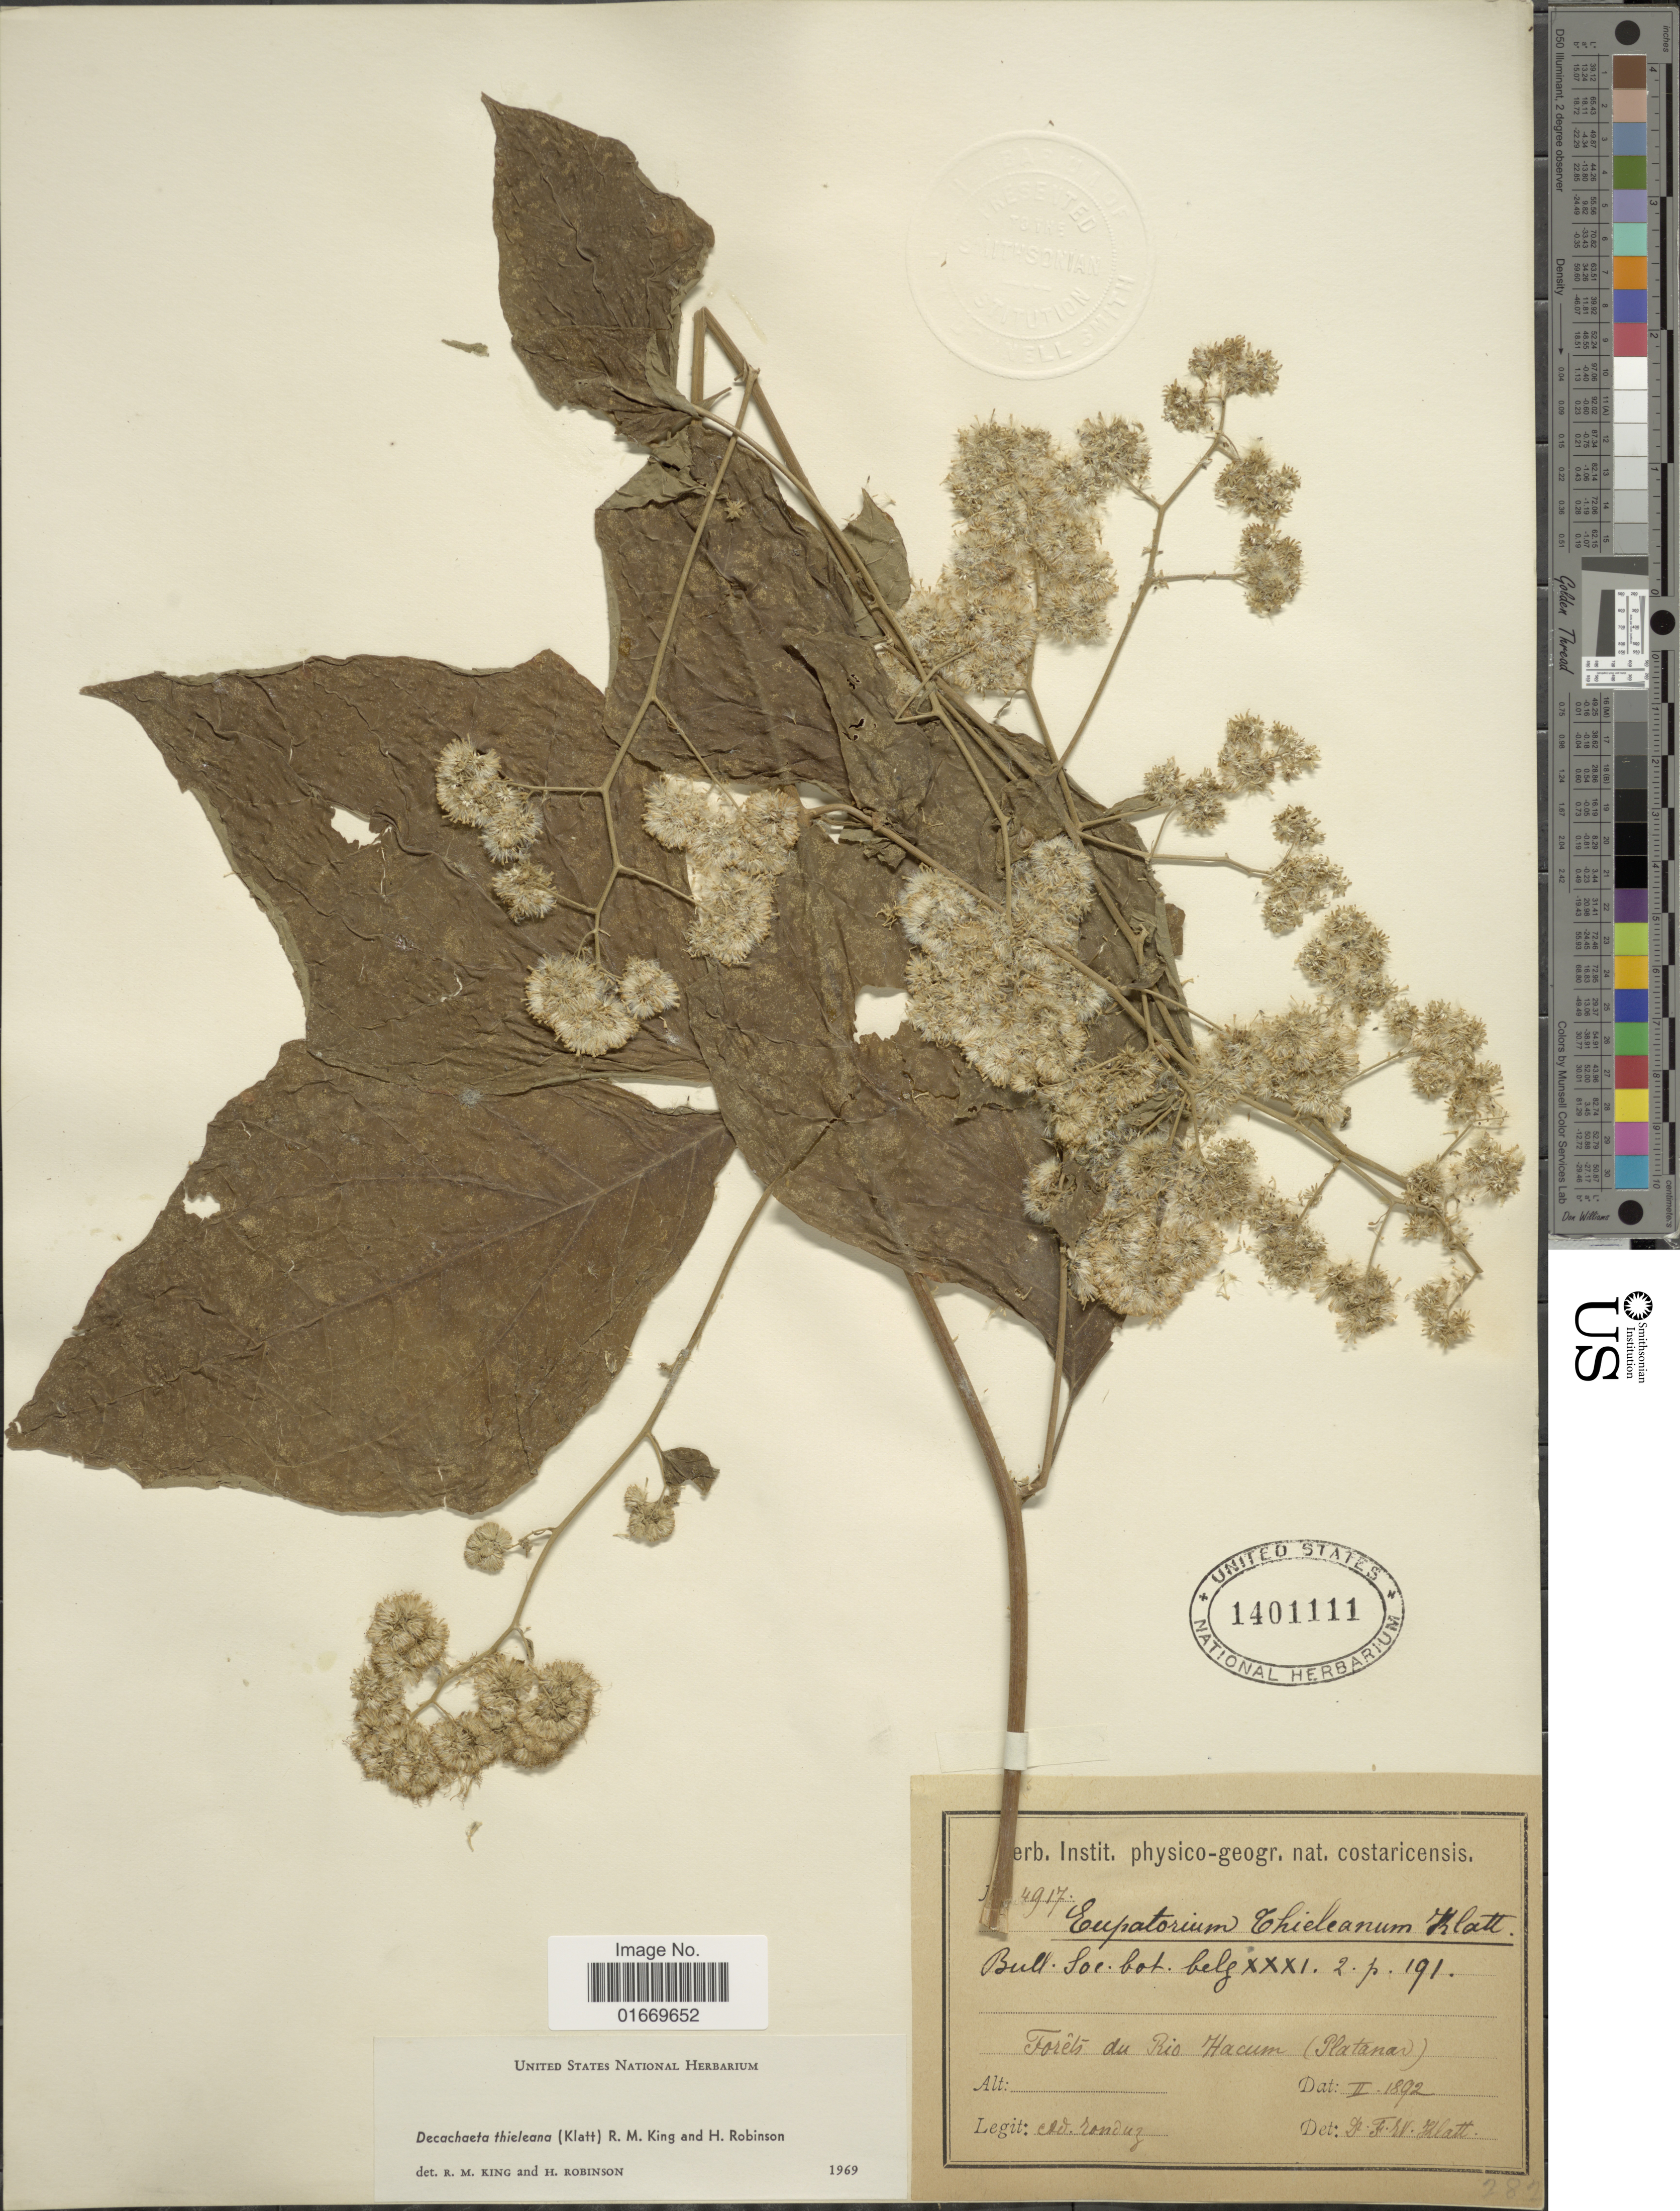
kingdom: Plantae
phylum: Tracheophyta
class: Magnoliopsida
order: Asterales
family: Asteraceae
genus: Decachaeta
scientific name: Decachaeta thieleana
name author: (Klatt) R.M. King & H. Rob.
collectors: A. Tonduz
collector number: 4917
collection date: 1892-02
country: Costa Rica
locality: Forest du Rio Hacum ( Platanar)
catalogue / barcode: US 1401111